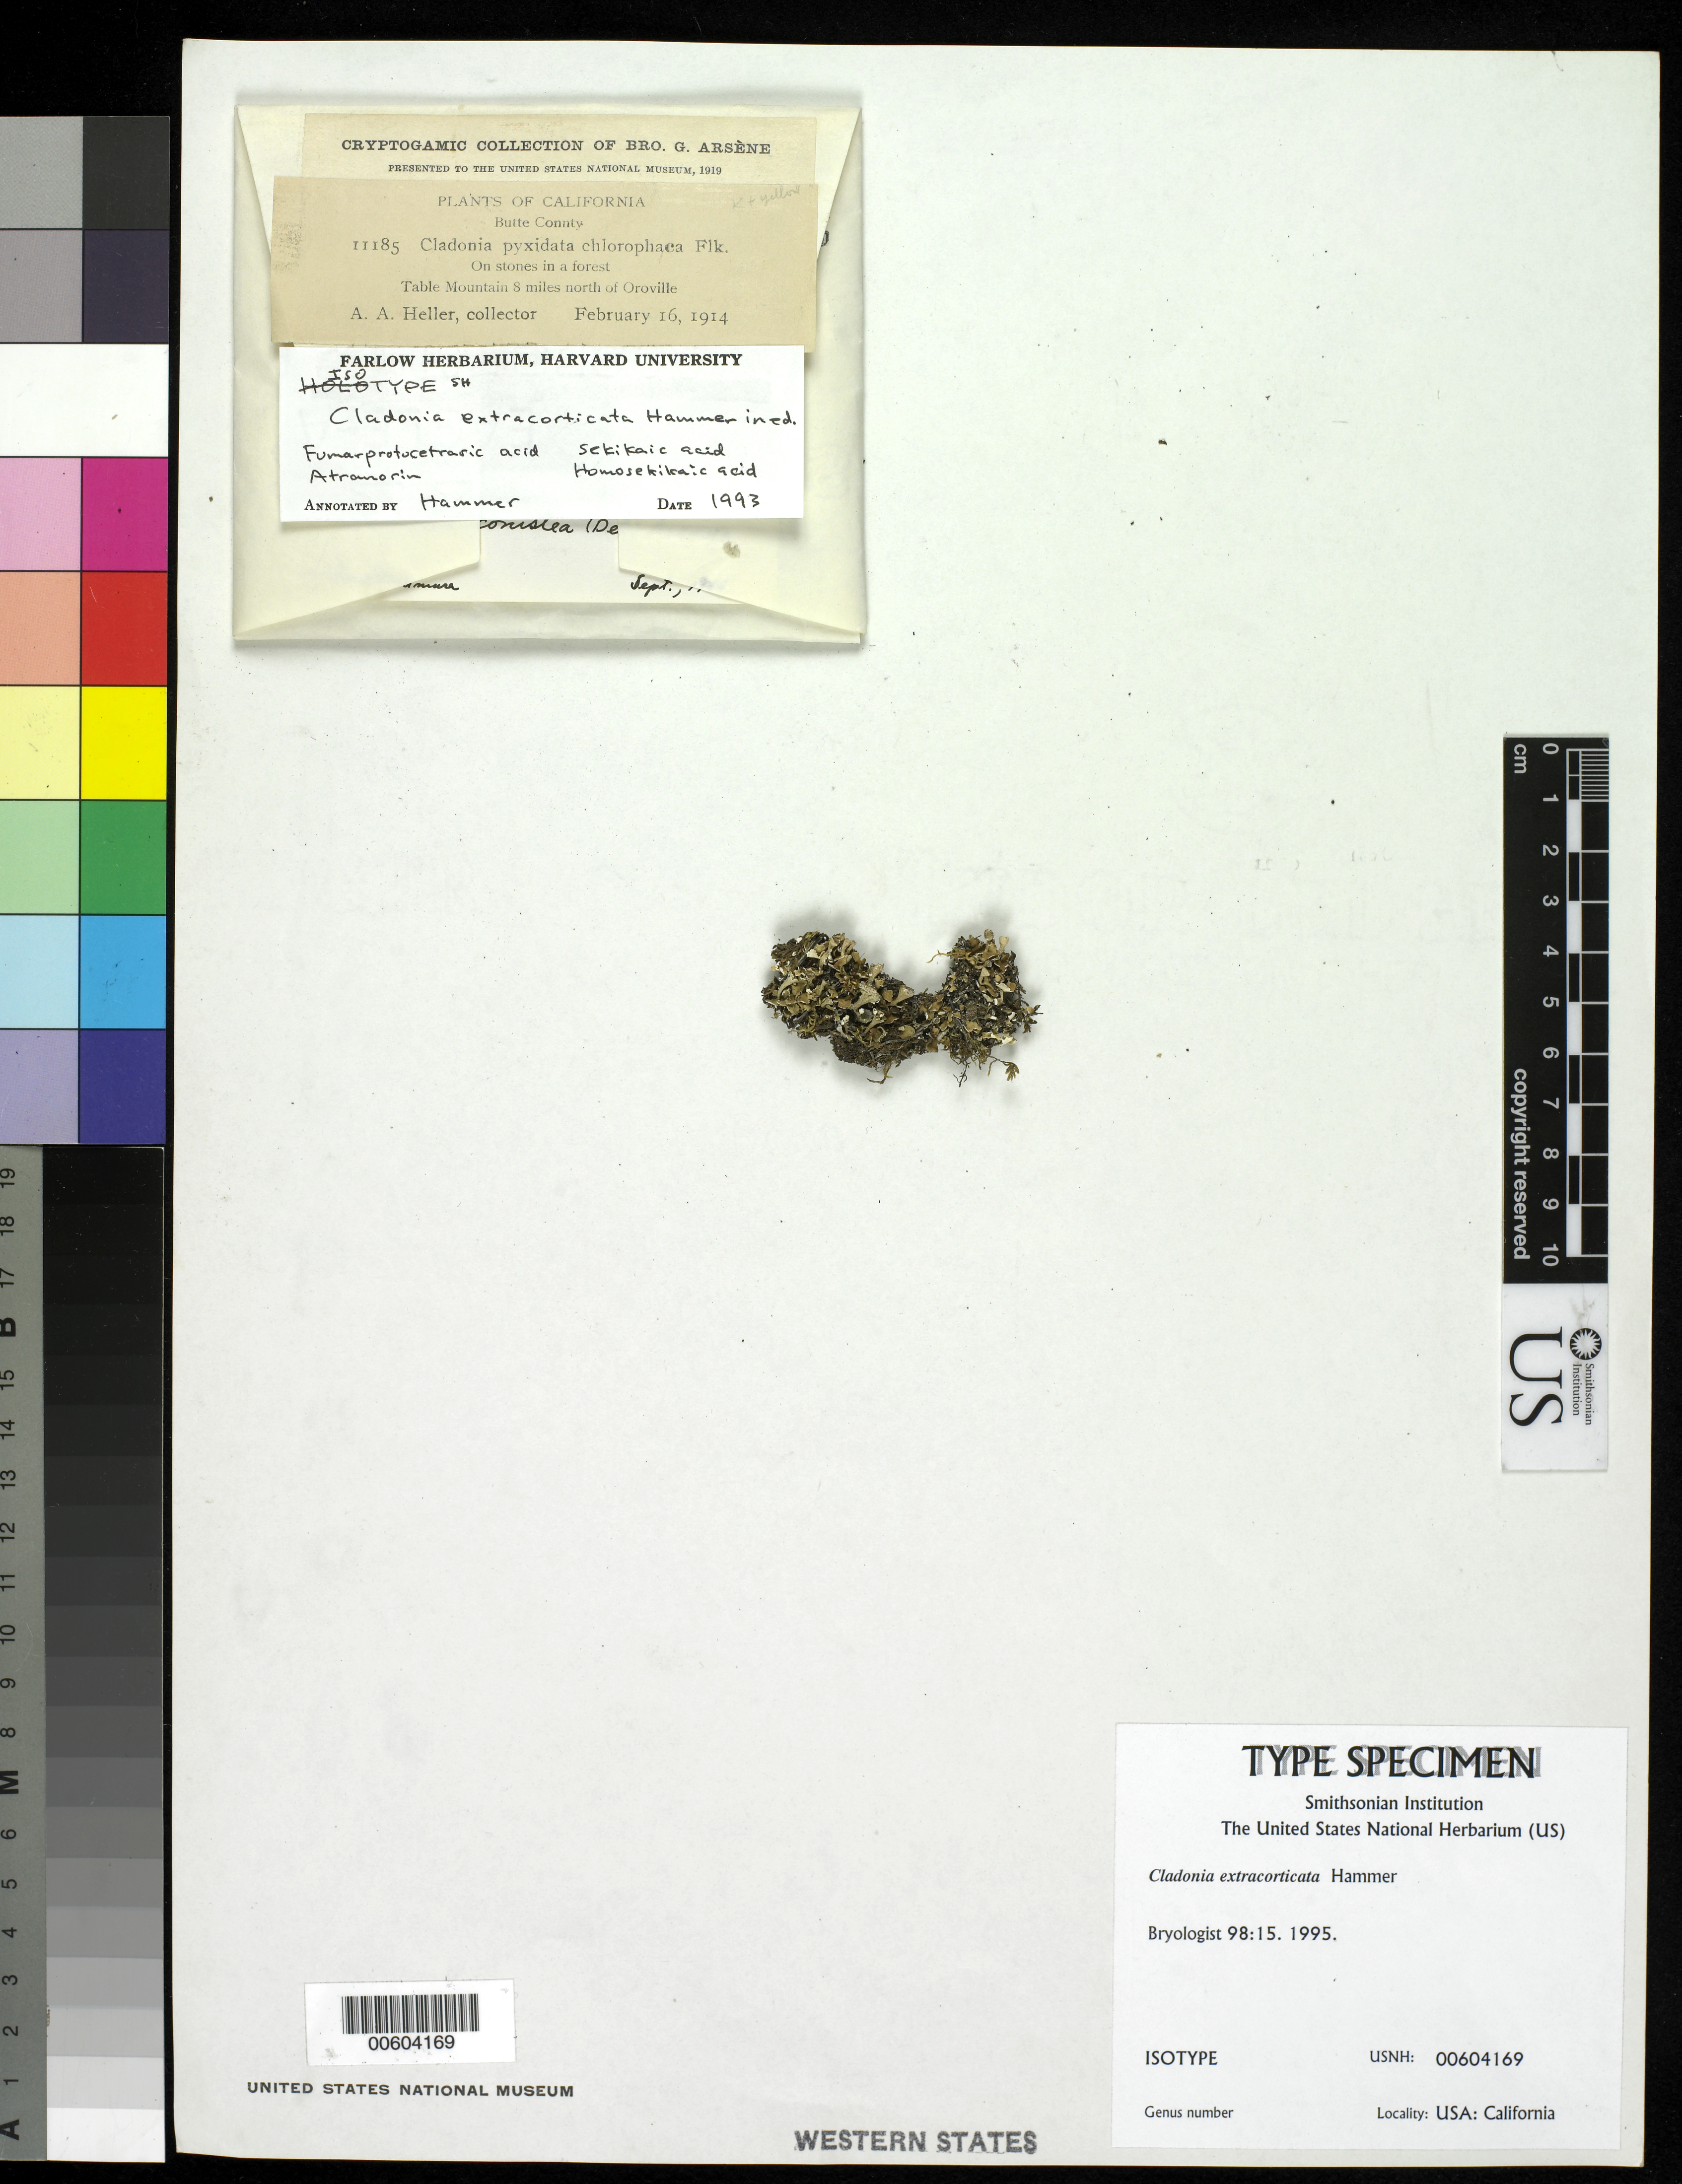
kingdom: Fungi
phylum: Ascomycota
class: Lecanoromycetes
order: Lecanorales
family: Cladoniaceae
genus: Cladonia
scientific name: Cladonia extracorticata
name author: S. Hammer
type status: Isotype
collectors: A. A. Heller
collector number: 11185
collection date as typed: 16 Feb 1914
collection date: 1914-02-16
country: United States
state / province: California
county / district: Butte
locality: Table Mountain, 8 mi. N of Oroville.